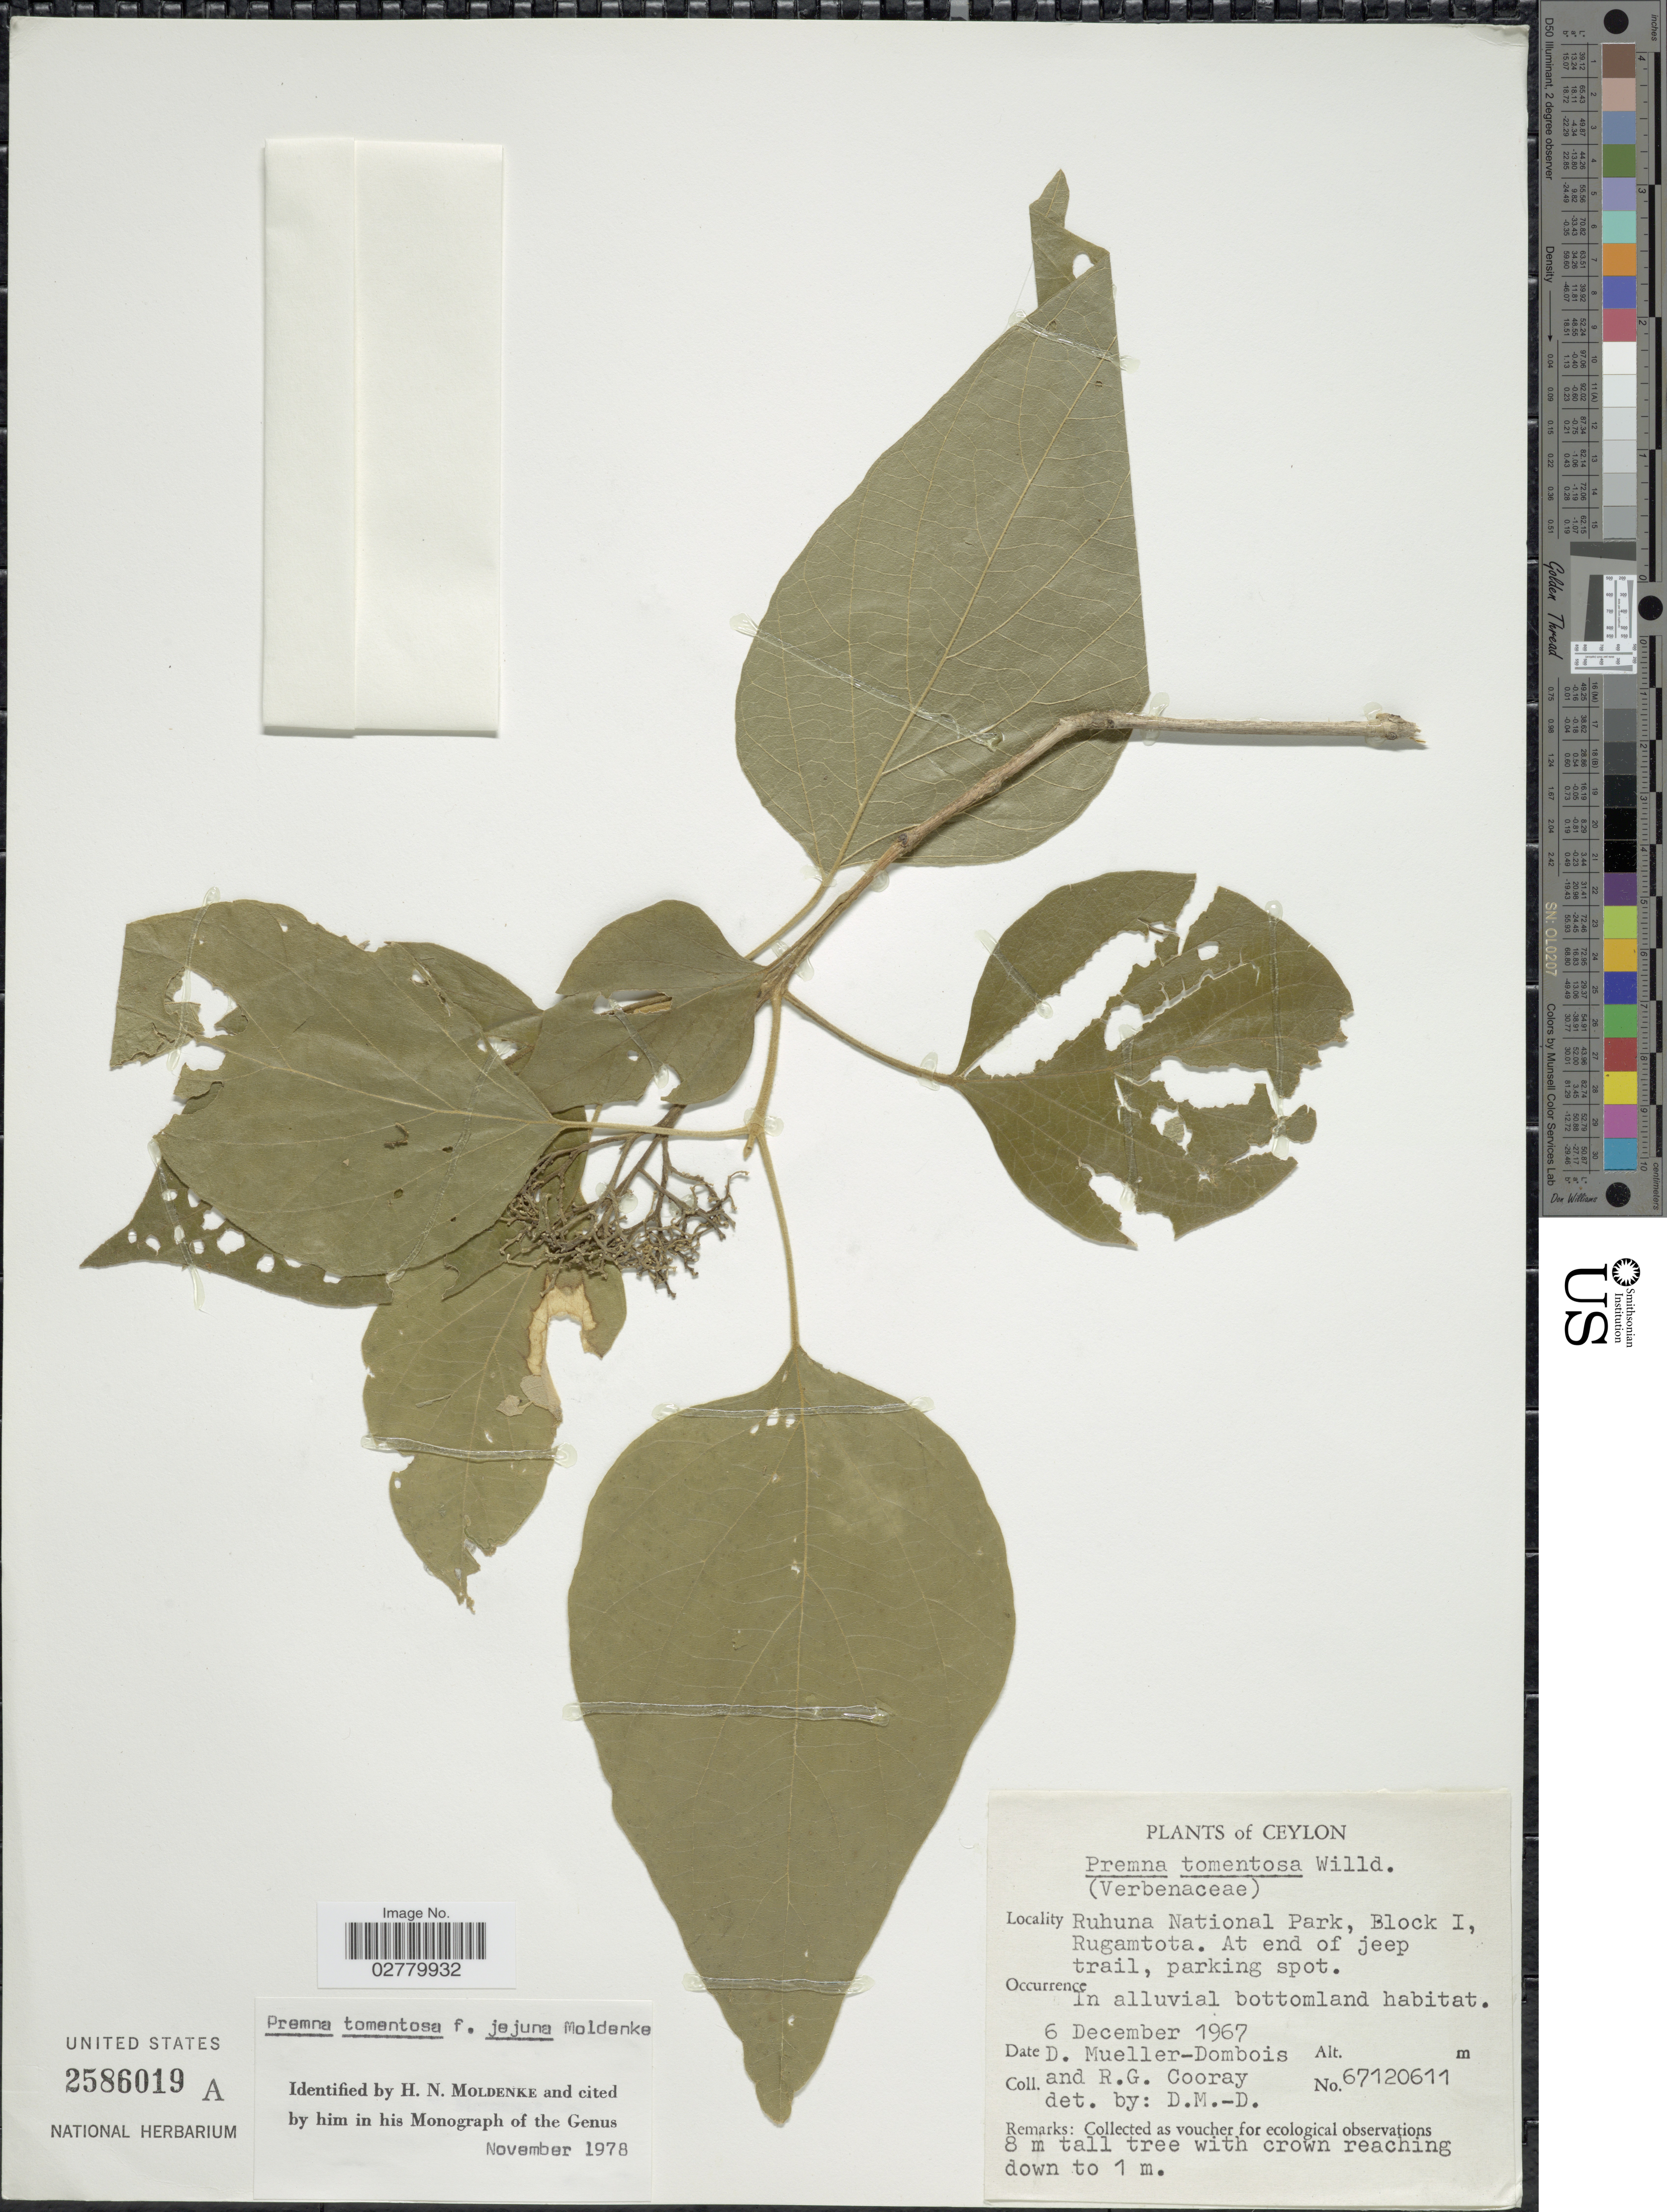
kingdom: Plantae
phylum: Tracheophyta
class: Magnoliopsida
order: Lamiales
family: Lamiaceae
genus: Premna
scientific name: Premna tomentosa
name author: Willd.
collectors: D. Mueller-Dombois & R. Cooray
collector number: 67120611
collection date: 1967-12-06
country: Sri Lanka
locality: Ceylon. Ruhuna National Park, Block I, Rugamtota. At end of jeep trail, parking spot.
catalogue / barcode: US 2586019A